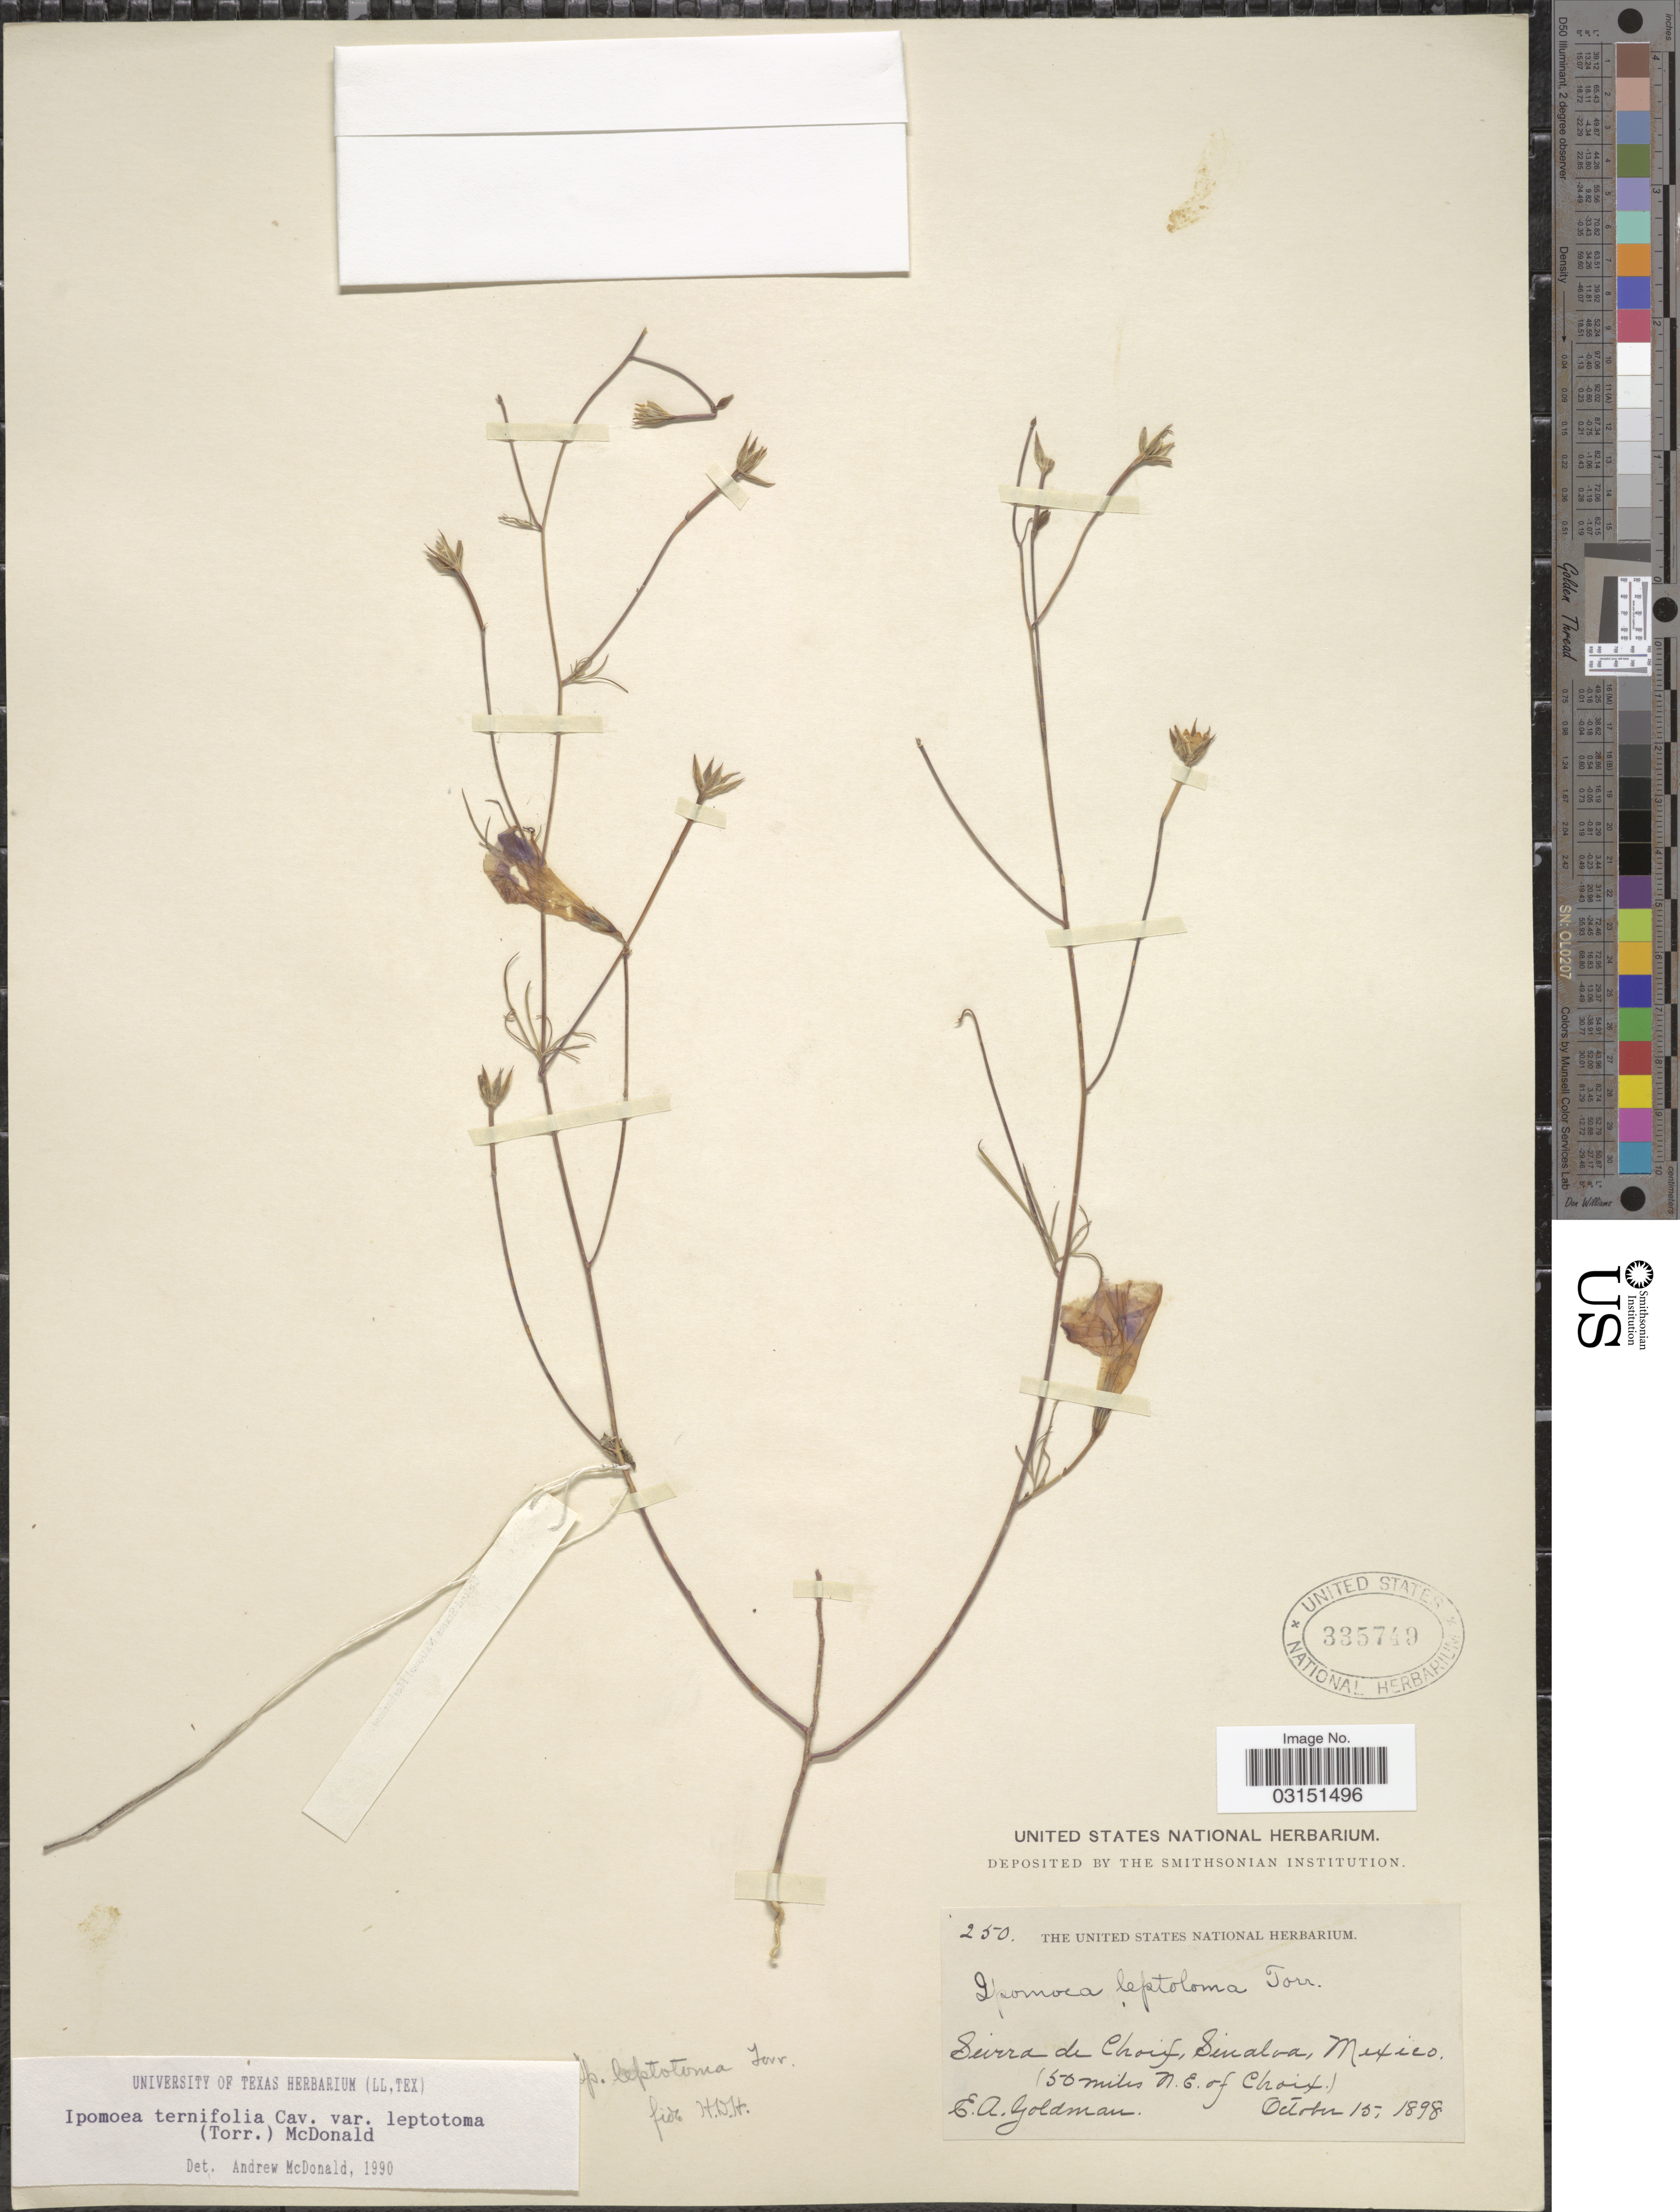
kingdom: Plantae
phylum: Tracheophyta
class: Magnoliopsida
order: Solanales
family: Convolvulaceae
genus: Ipomoea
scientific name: Ipomoea ternifolia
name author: Cav.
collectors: E. A. Goldman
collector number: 250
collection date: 1898-10-15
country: Mexico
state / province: Sinaloa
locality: Sierra de Choix (50 miles N. E. of Choix).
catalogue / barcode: US 335749